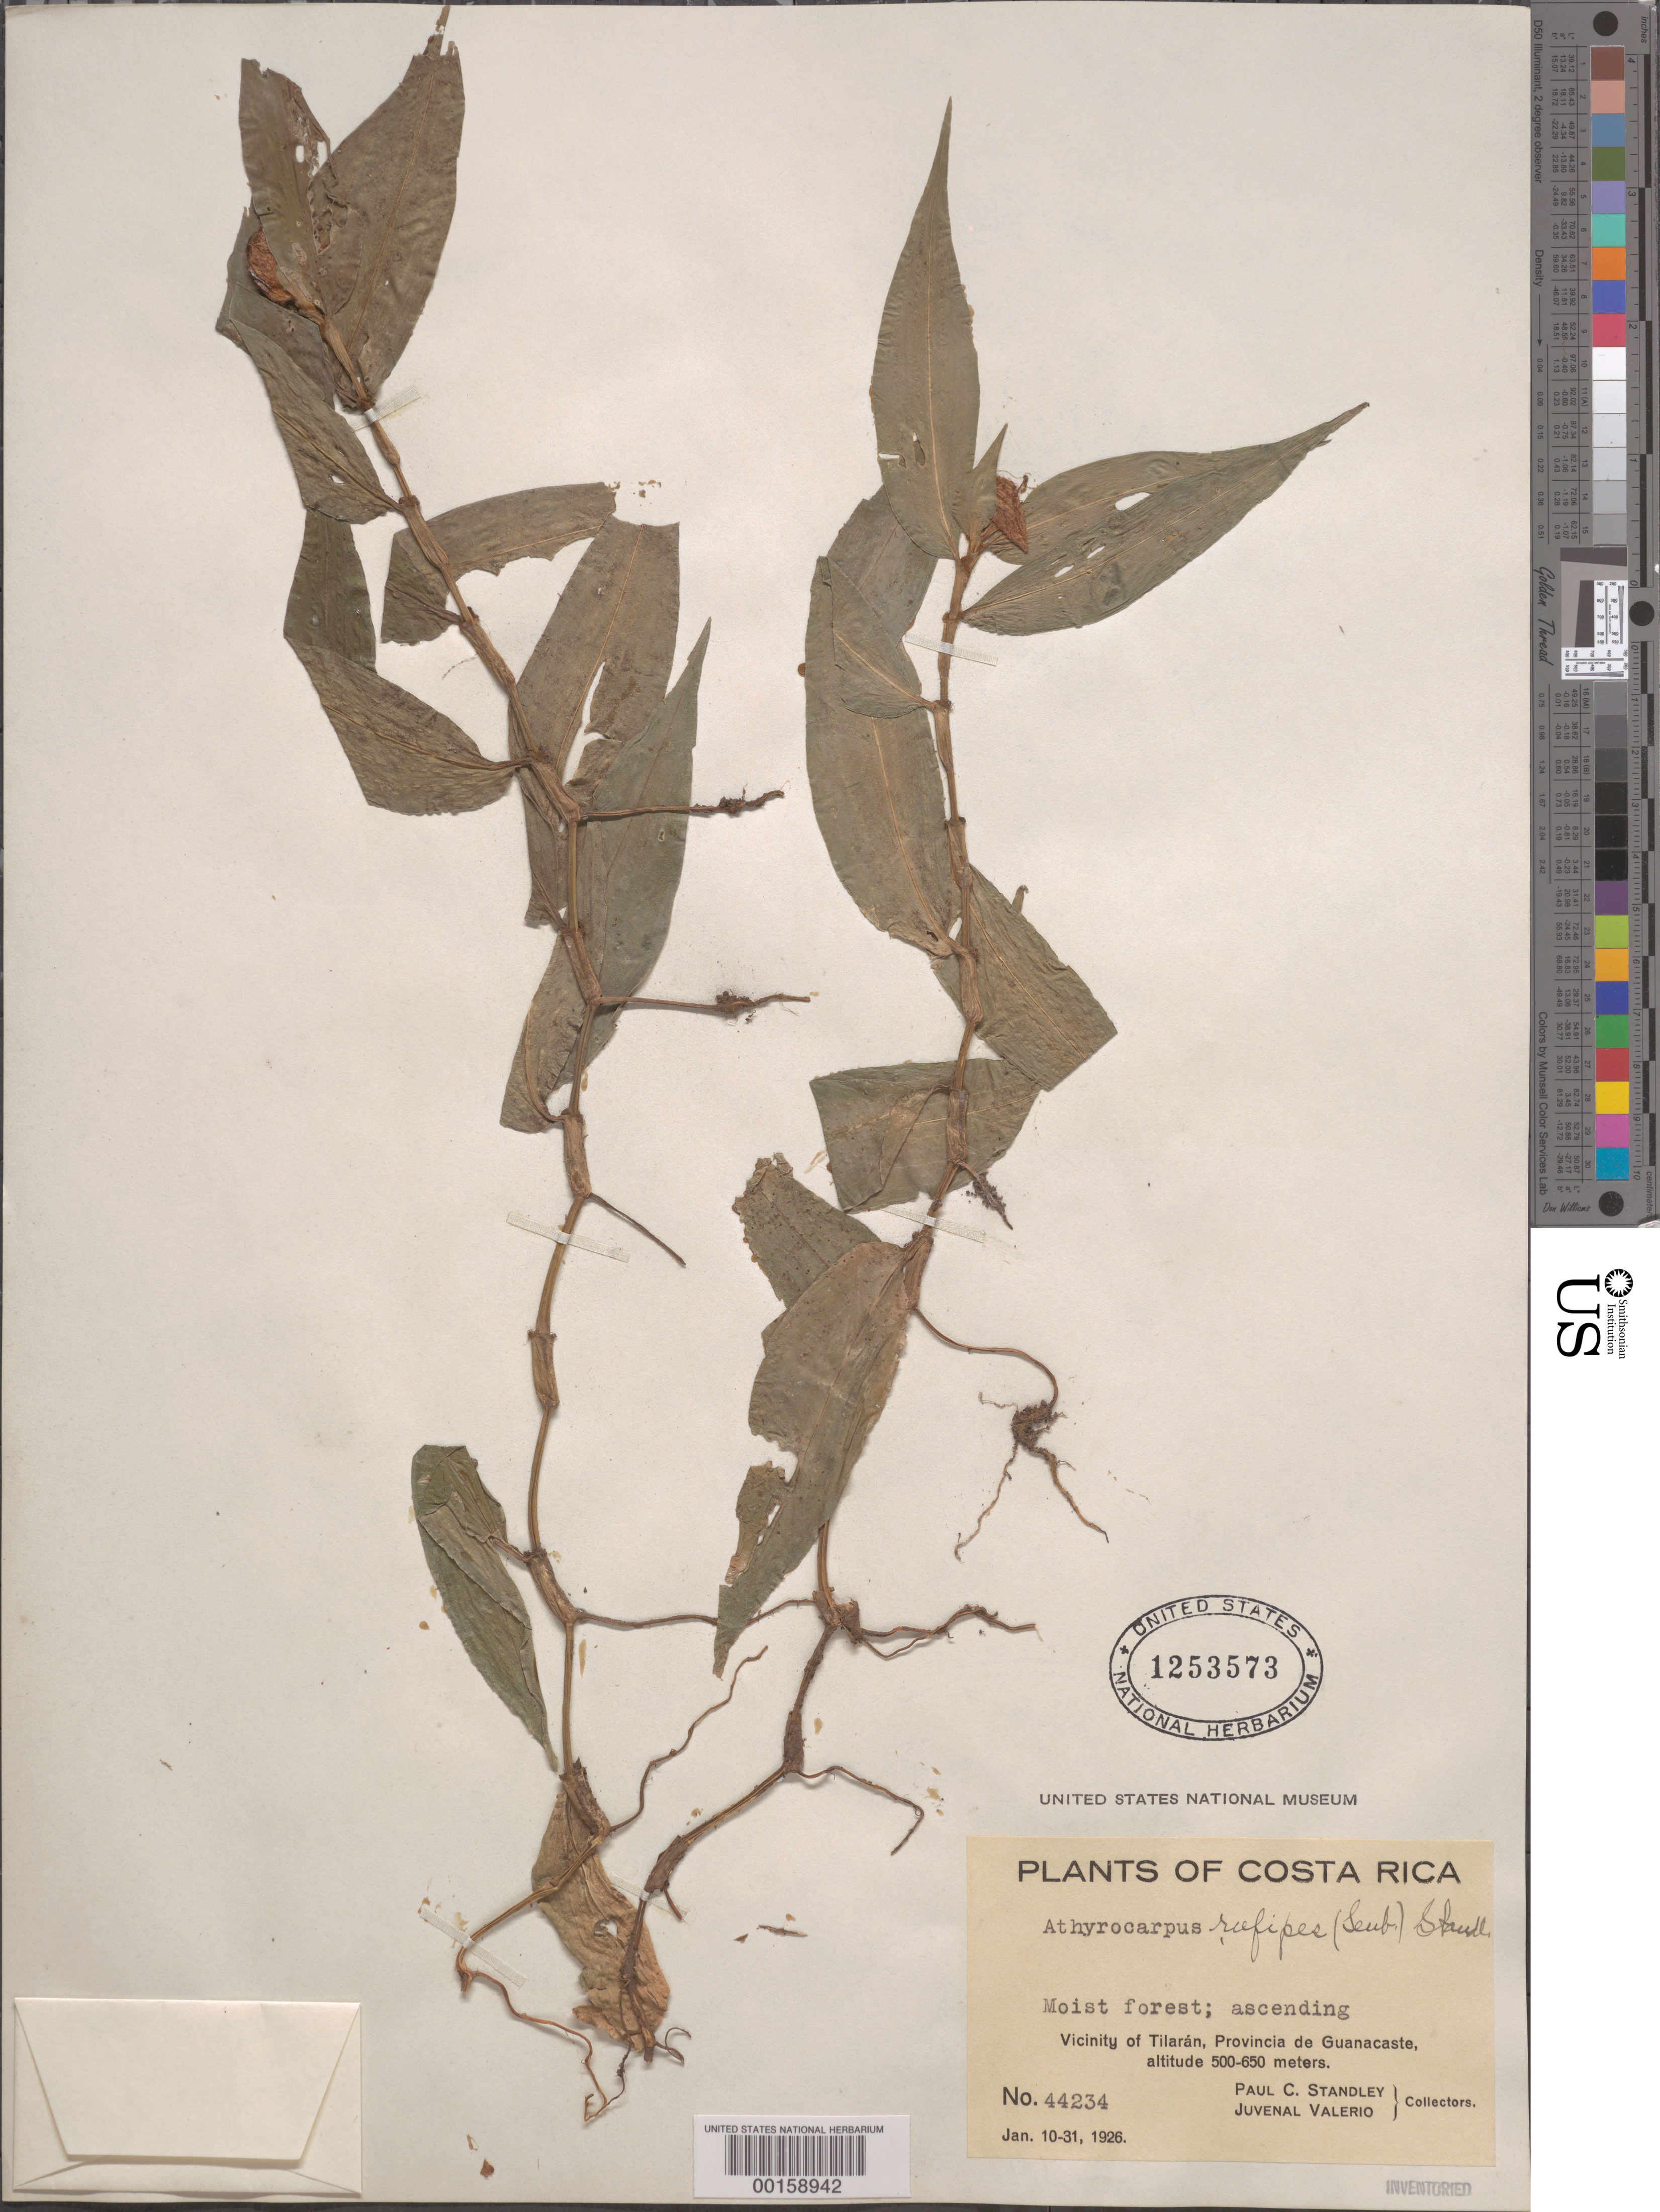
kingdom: Plantae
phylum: Tracheophyta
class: Liliopsida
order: Commelinales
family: Commelinaceae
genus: Commelina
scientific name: Commelina rufipes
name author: Seub.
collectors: P. C. Standley & J. Valerio R.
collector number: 44234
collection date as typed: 10 Jan 1931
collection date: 1931-01-10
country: Costa Rica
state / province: Guanacaste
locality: Tilaran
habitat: Moist forest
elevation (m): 500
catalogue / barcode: US 1253573